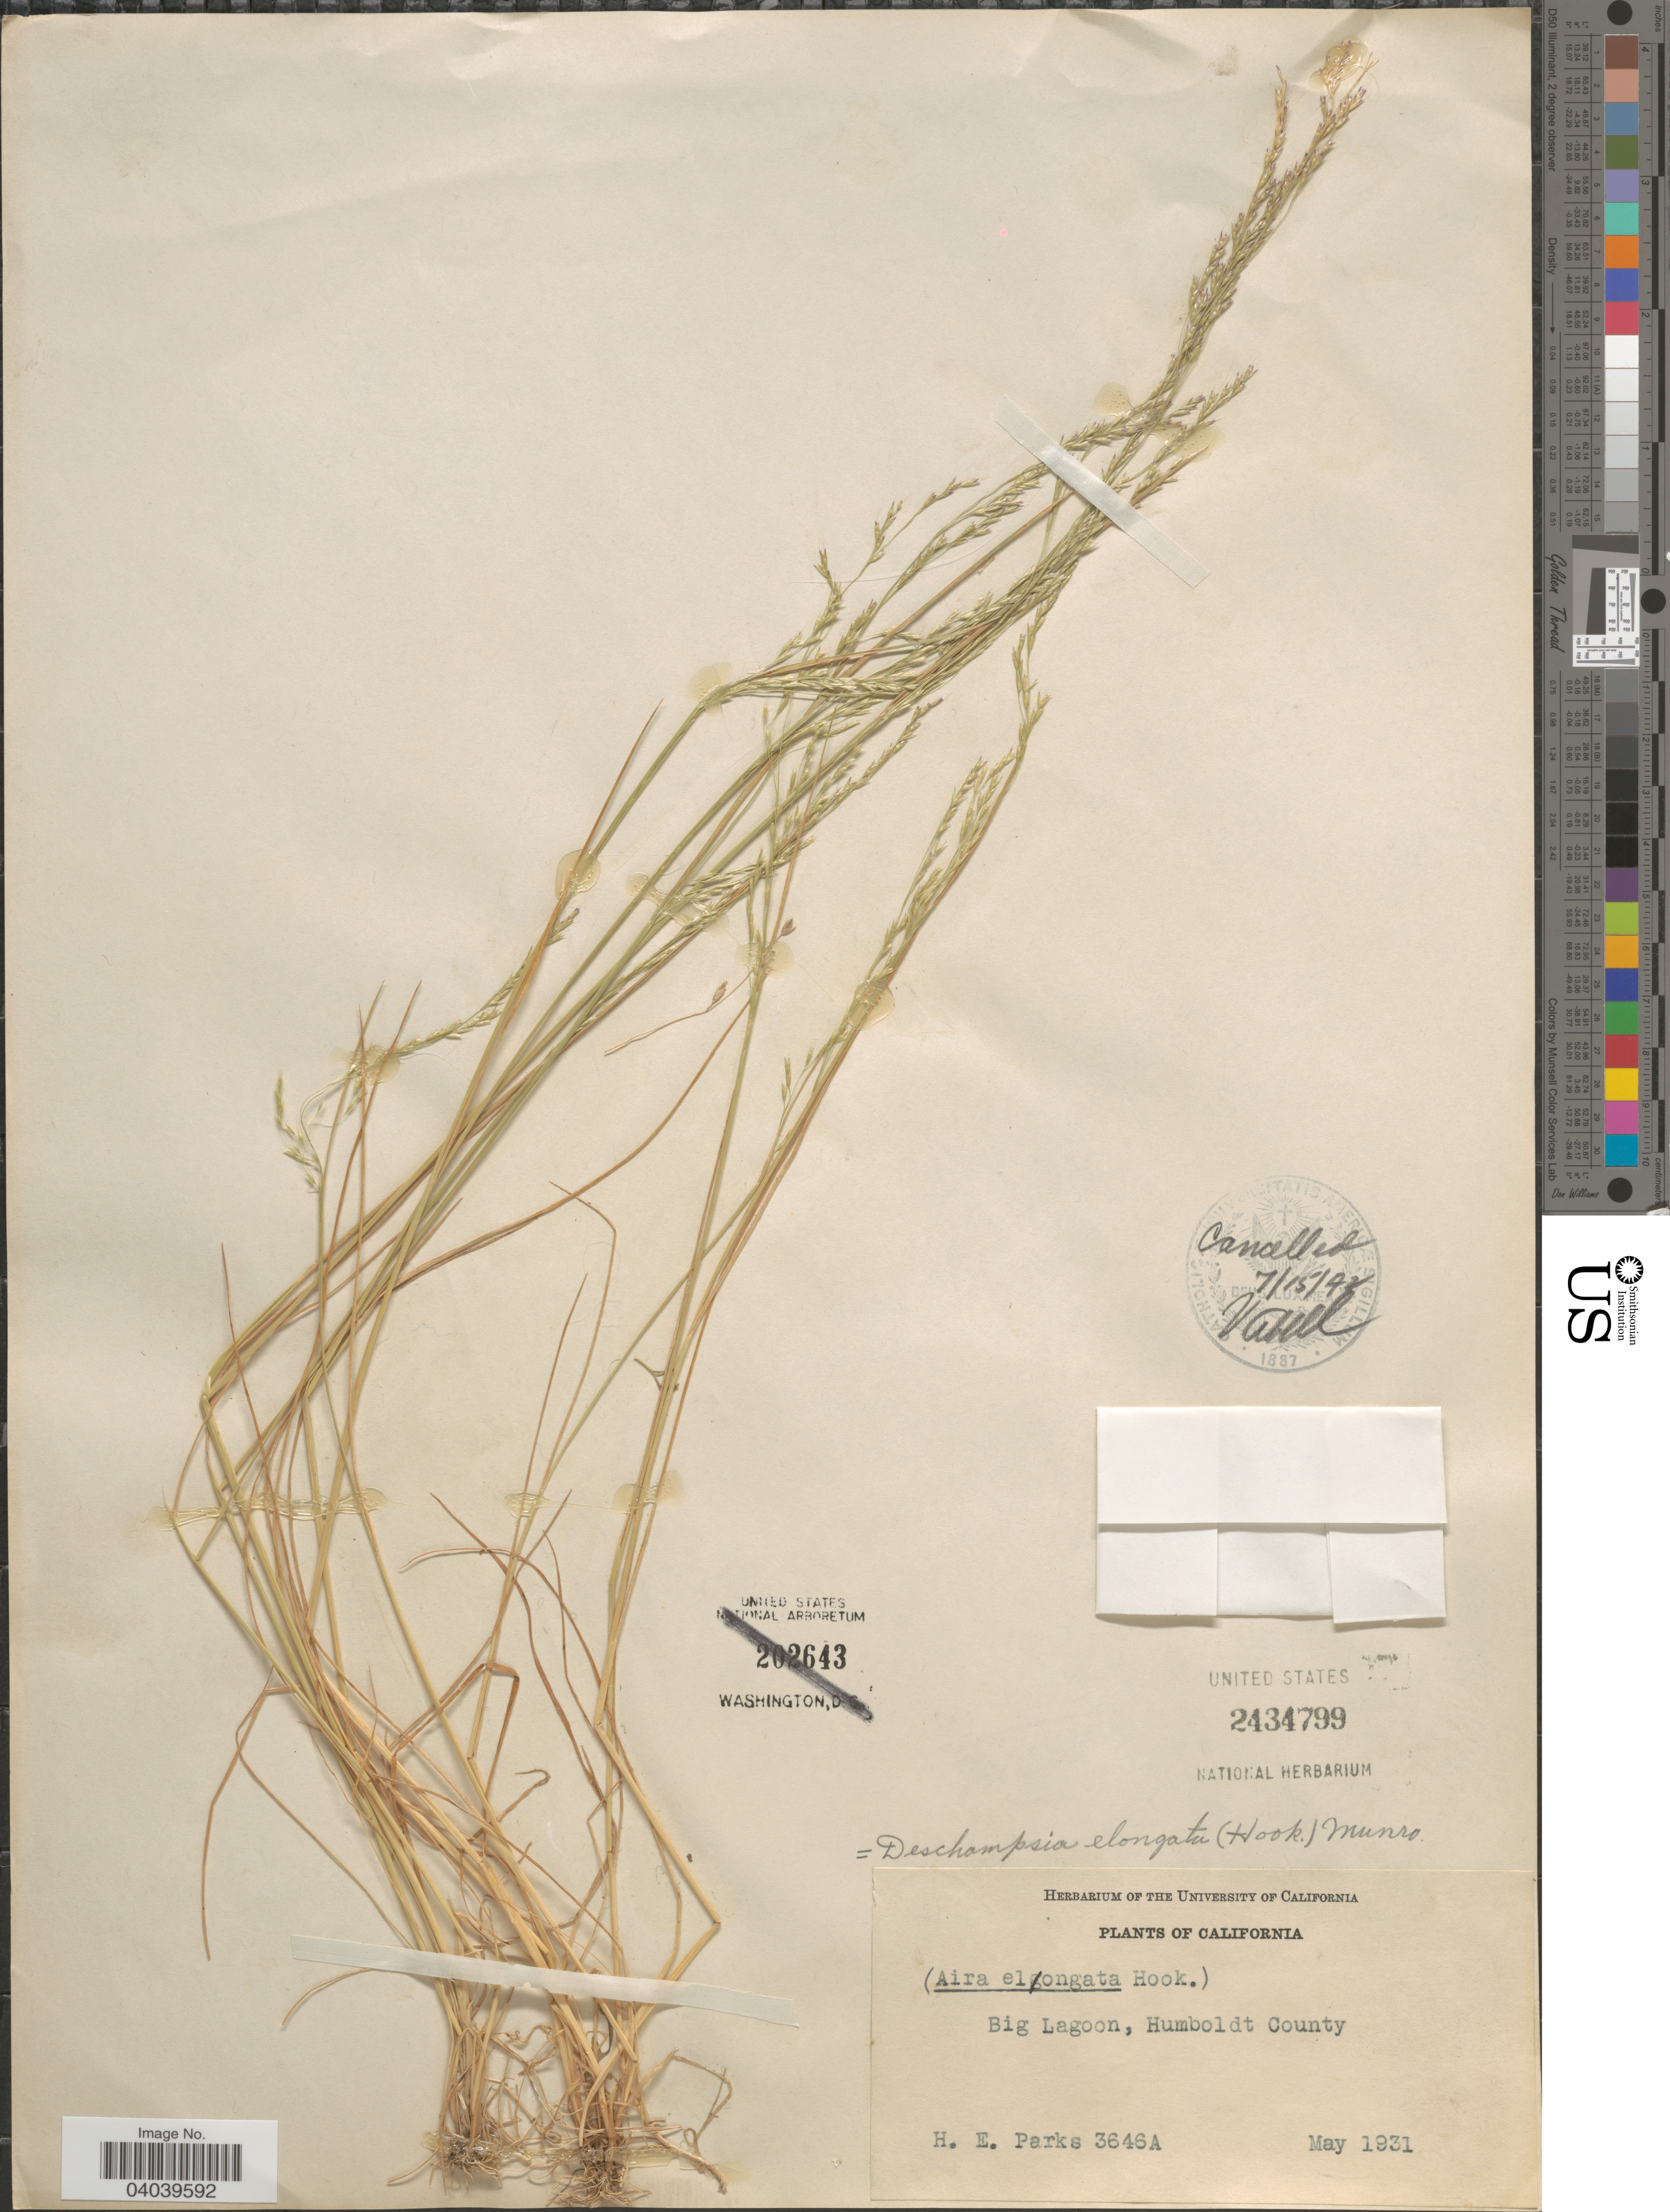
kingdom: Plantae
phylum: Tracheophyta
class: Liliopsida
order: Poales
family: Poaceae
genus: Deschampsia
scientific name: Deschampsia elongata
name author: (Hook.) Munro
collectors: H. E. Parks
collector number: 3646A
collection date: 1931-05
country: United States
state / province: California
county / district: Humboldt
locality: Big Lagoon, Humboldt County.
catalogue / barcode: US 2434799